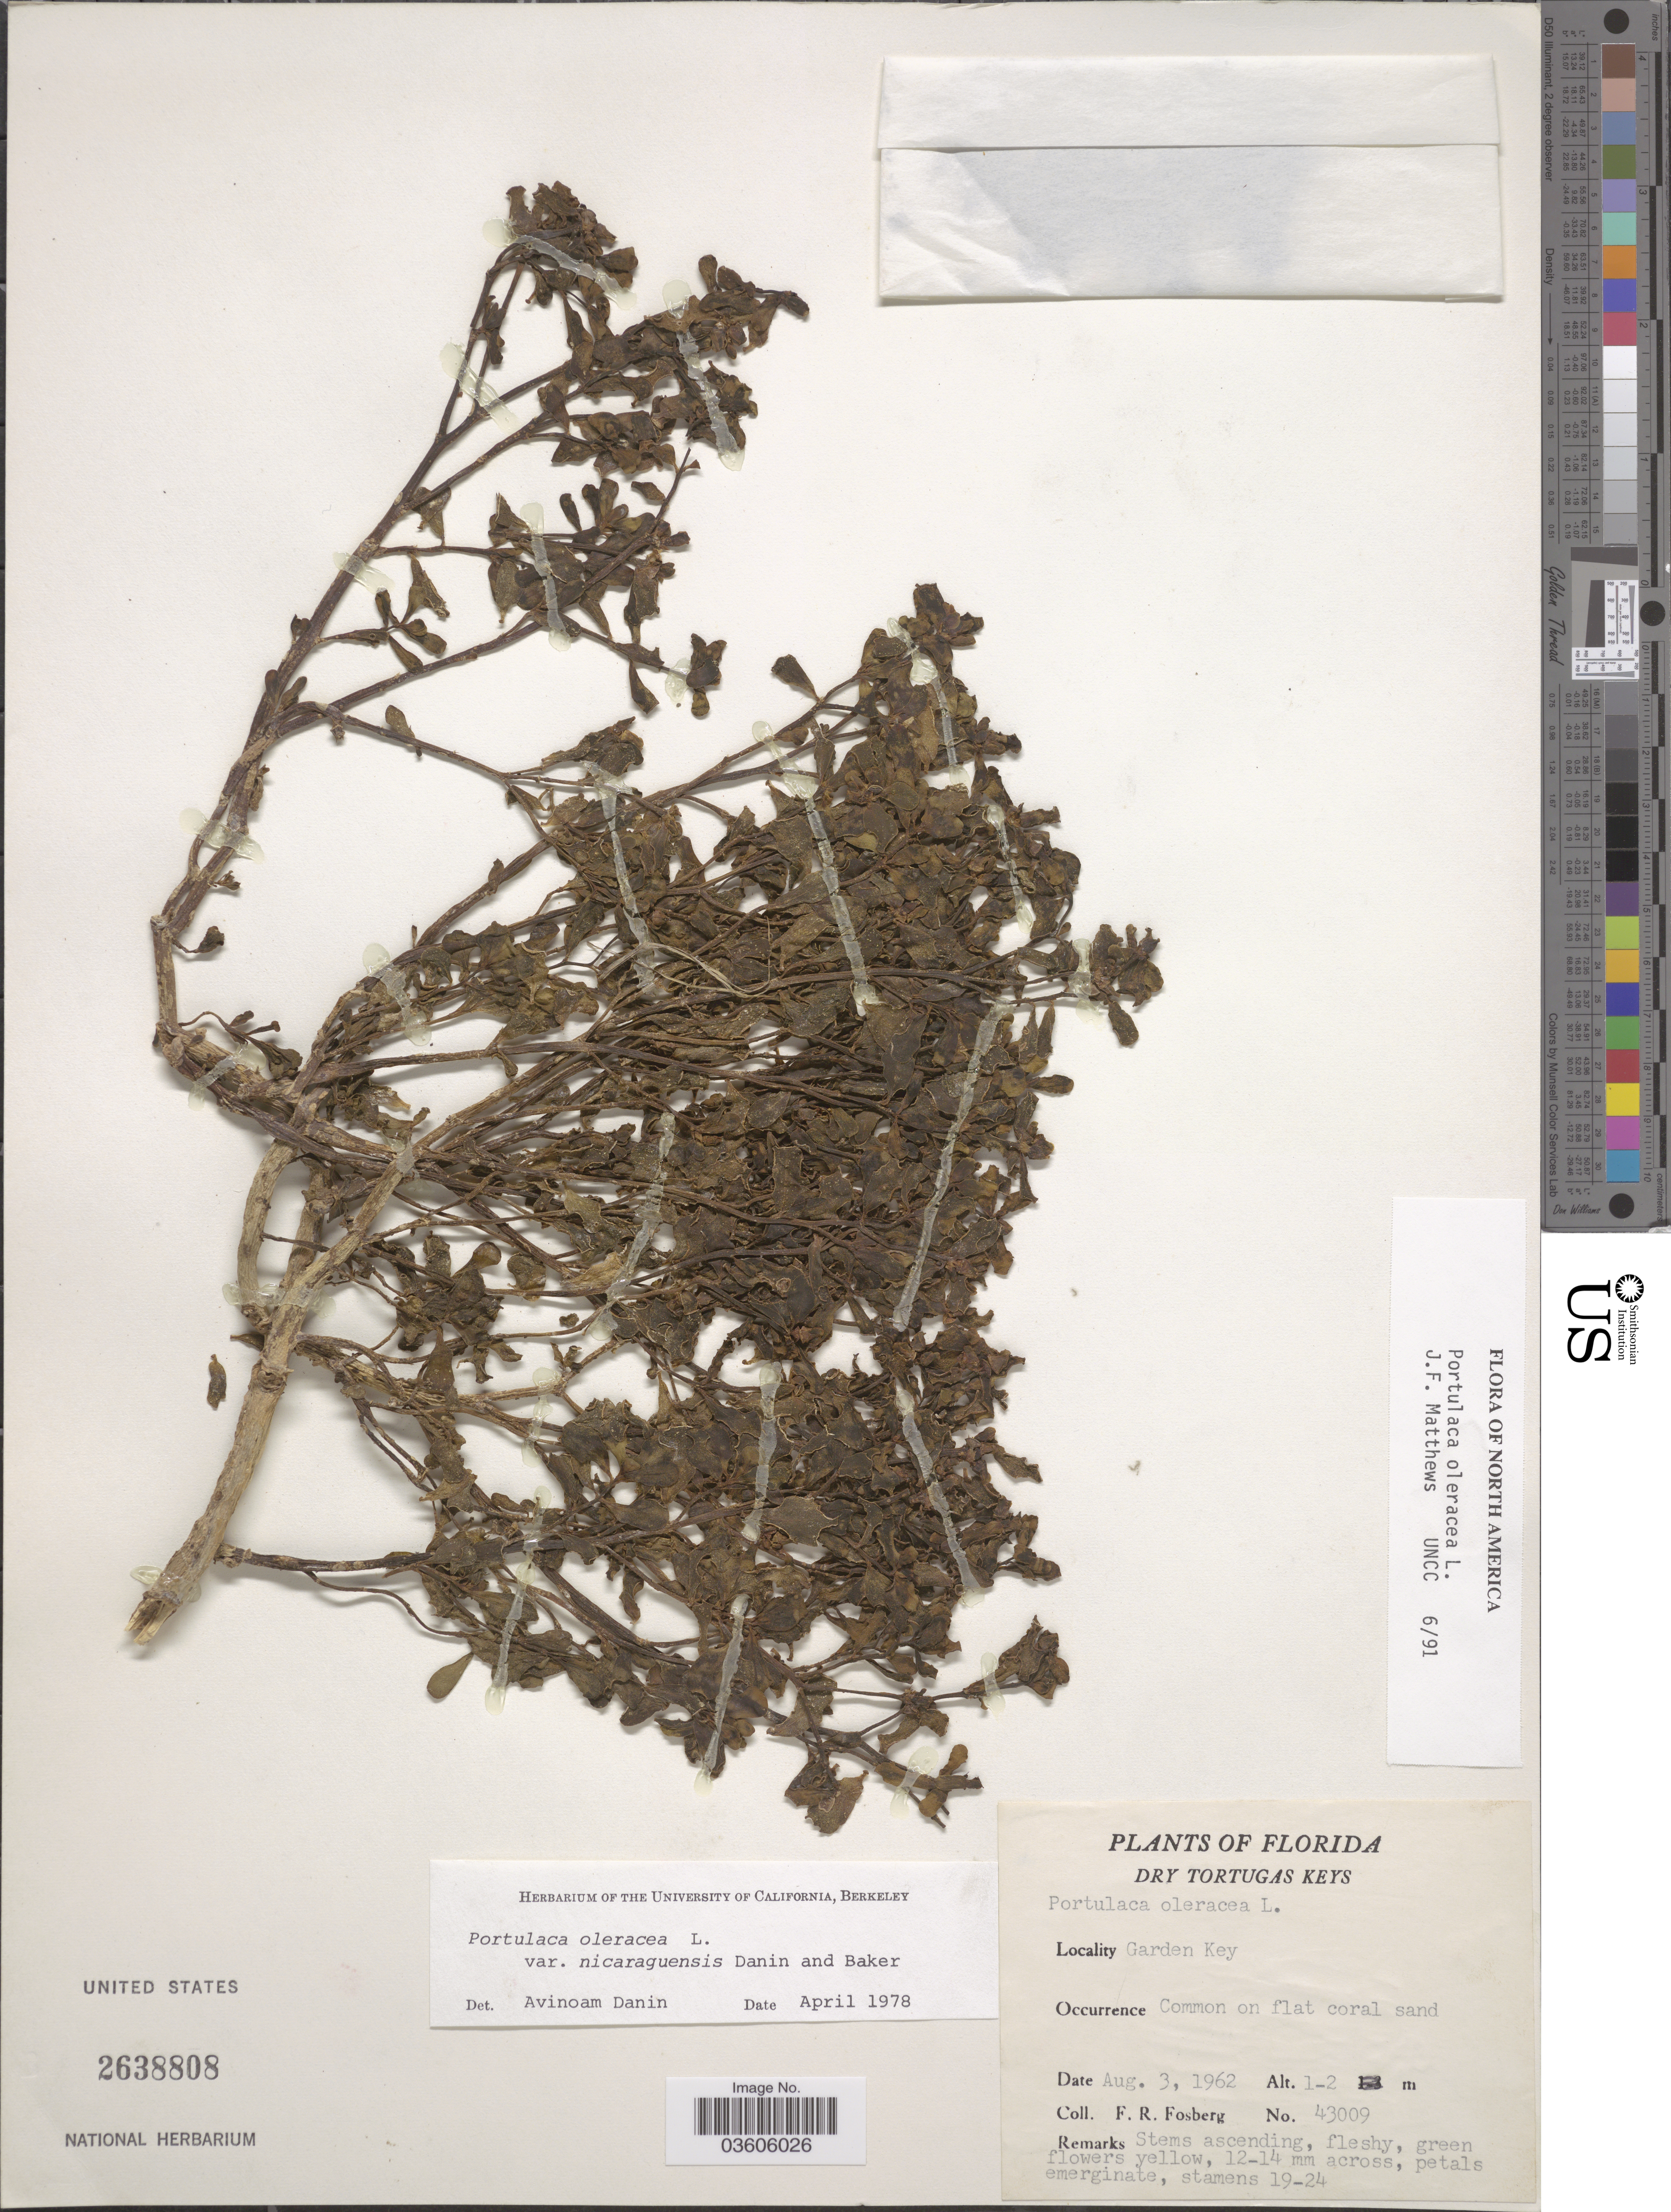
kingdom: Plantae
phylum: Tracheophyta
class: Magnoliopsida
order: Caryophyllales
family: Portulacaceae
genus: Portulaca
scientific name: Portulaca oleracea var. nicaraguensis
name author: Danin & H.G. Baker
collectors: F. R. Fosberg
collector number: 43009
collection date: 1962-08-03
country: United States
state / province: Florida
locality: Dry Tortugas Keys. Garden Key.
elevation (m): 1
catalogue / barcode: US 2638808